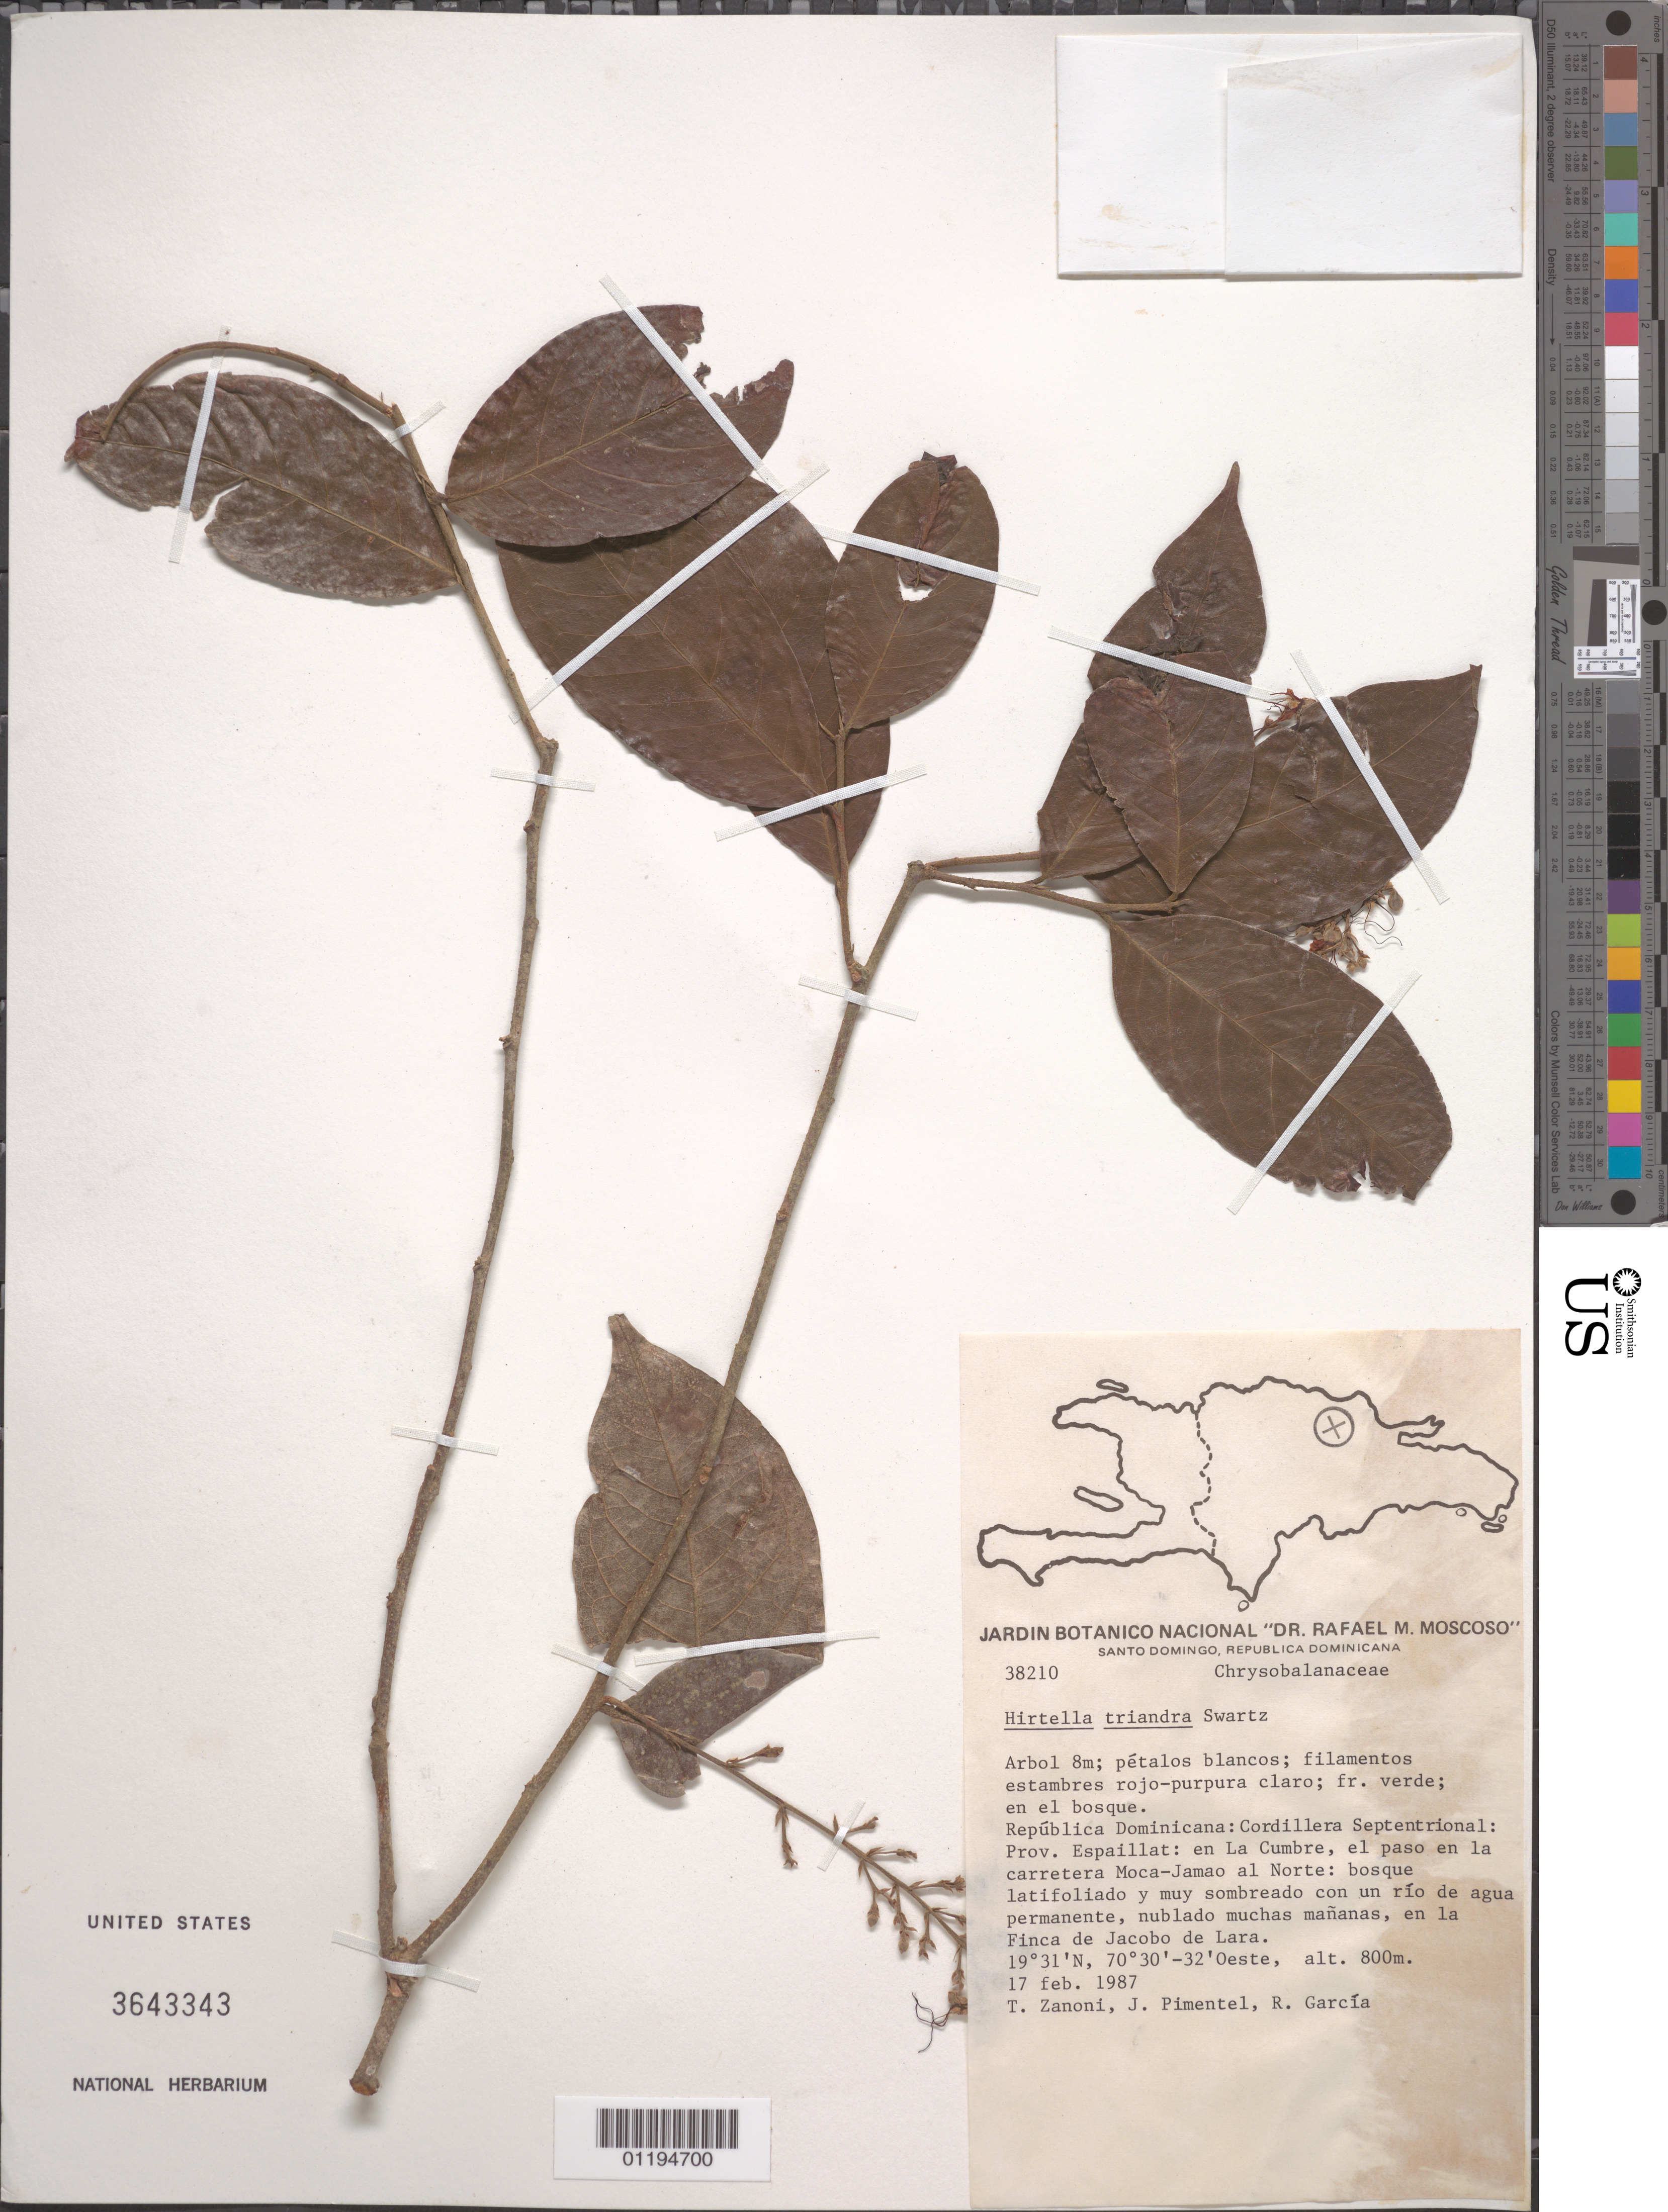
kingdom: Plantae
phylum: Tracheophyta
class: Magnoliopsida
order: Malpighiales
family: Chrysobalanaceae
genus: Hirtella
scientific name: Hirtella triandra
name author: Sw.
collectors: T. A. Zanoni, R. Garcia & J. Pimental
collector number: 38210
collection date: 1987-02-17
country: Dominican Republic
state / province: Espaillat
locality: passing on the Moca-Jamao rd to the N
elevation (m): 800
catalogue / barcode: US 3643343